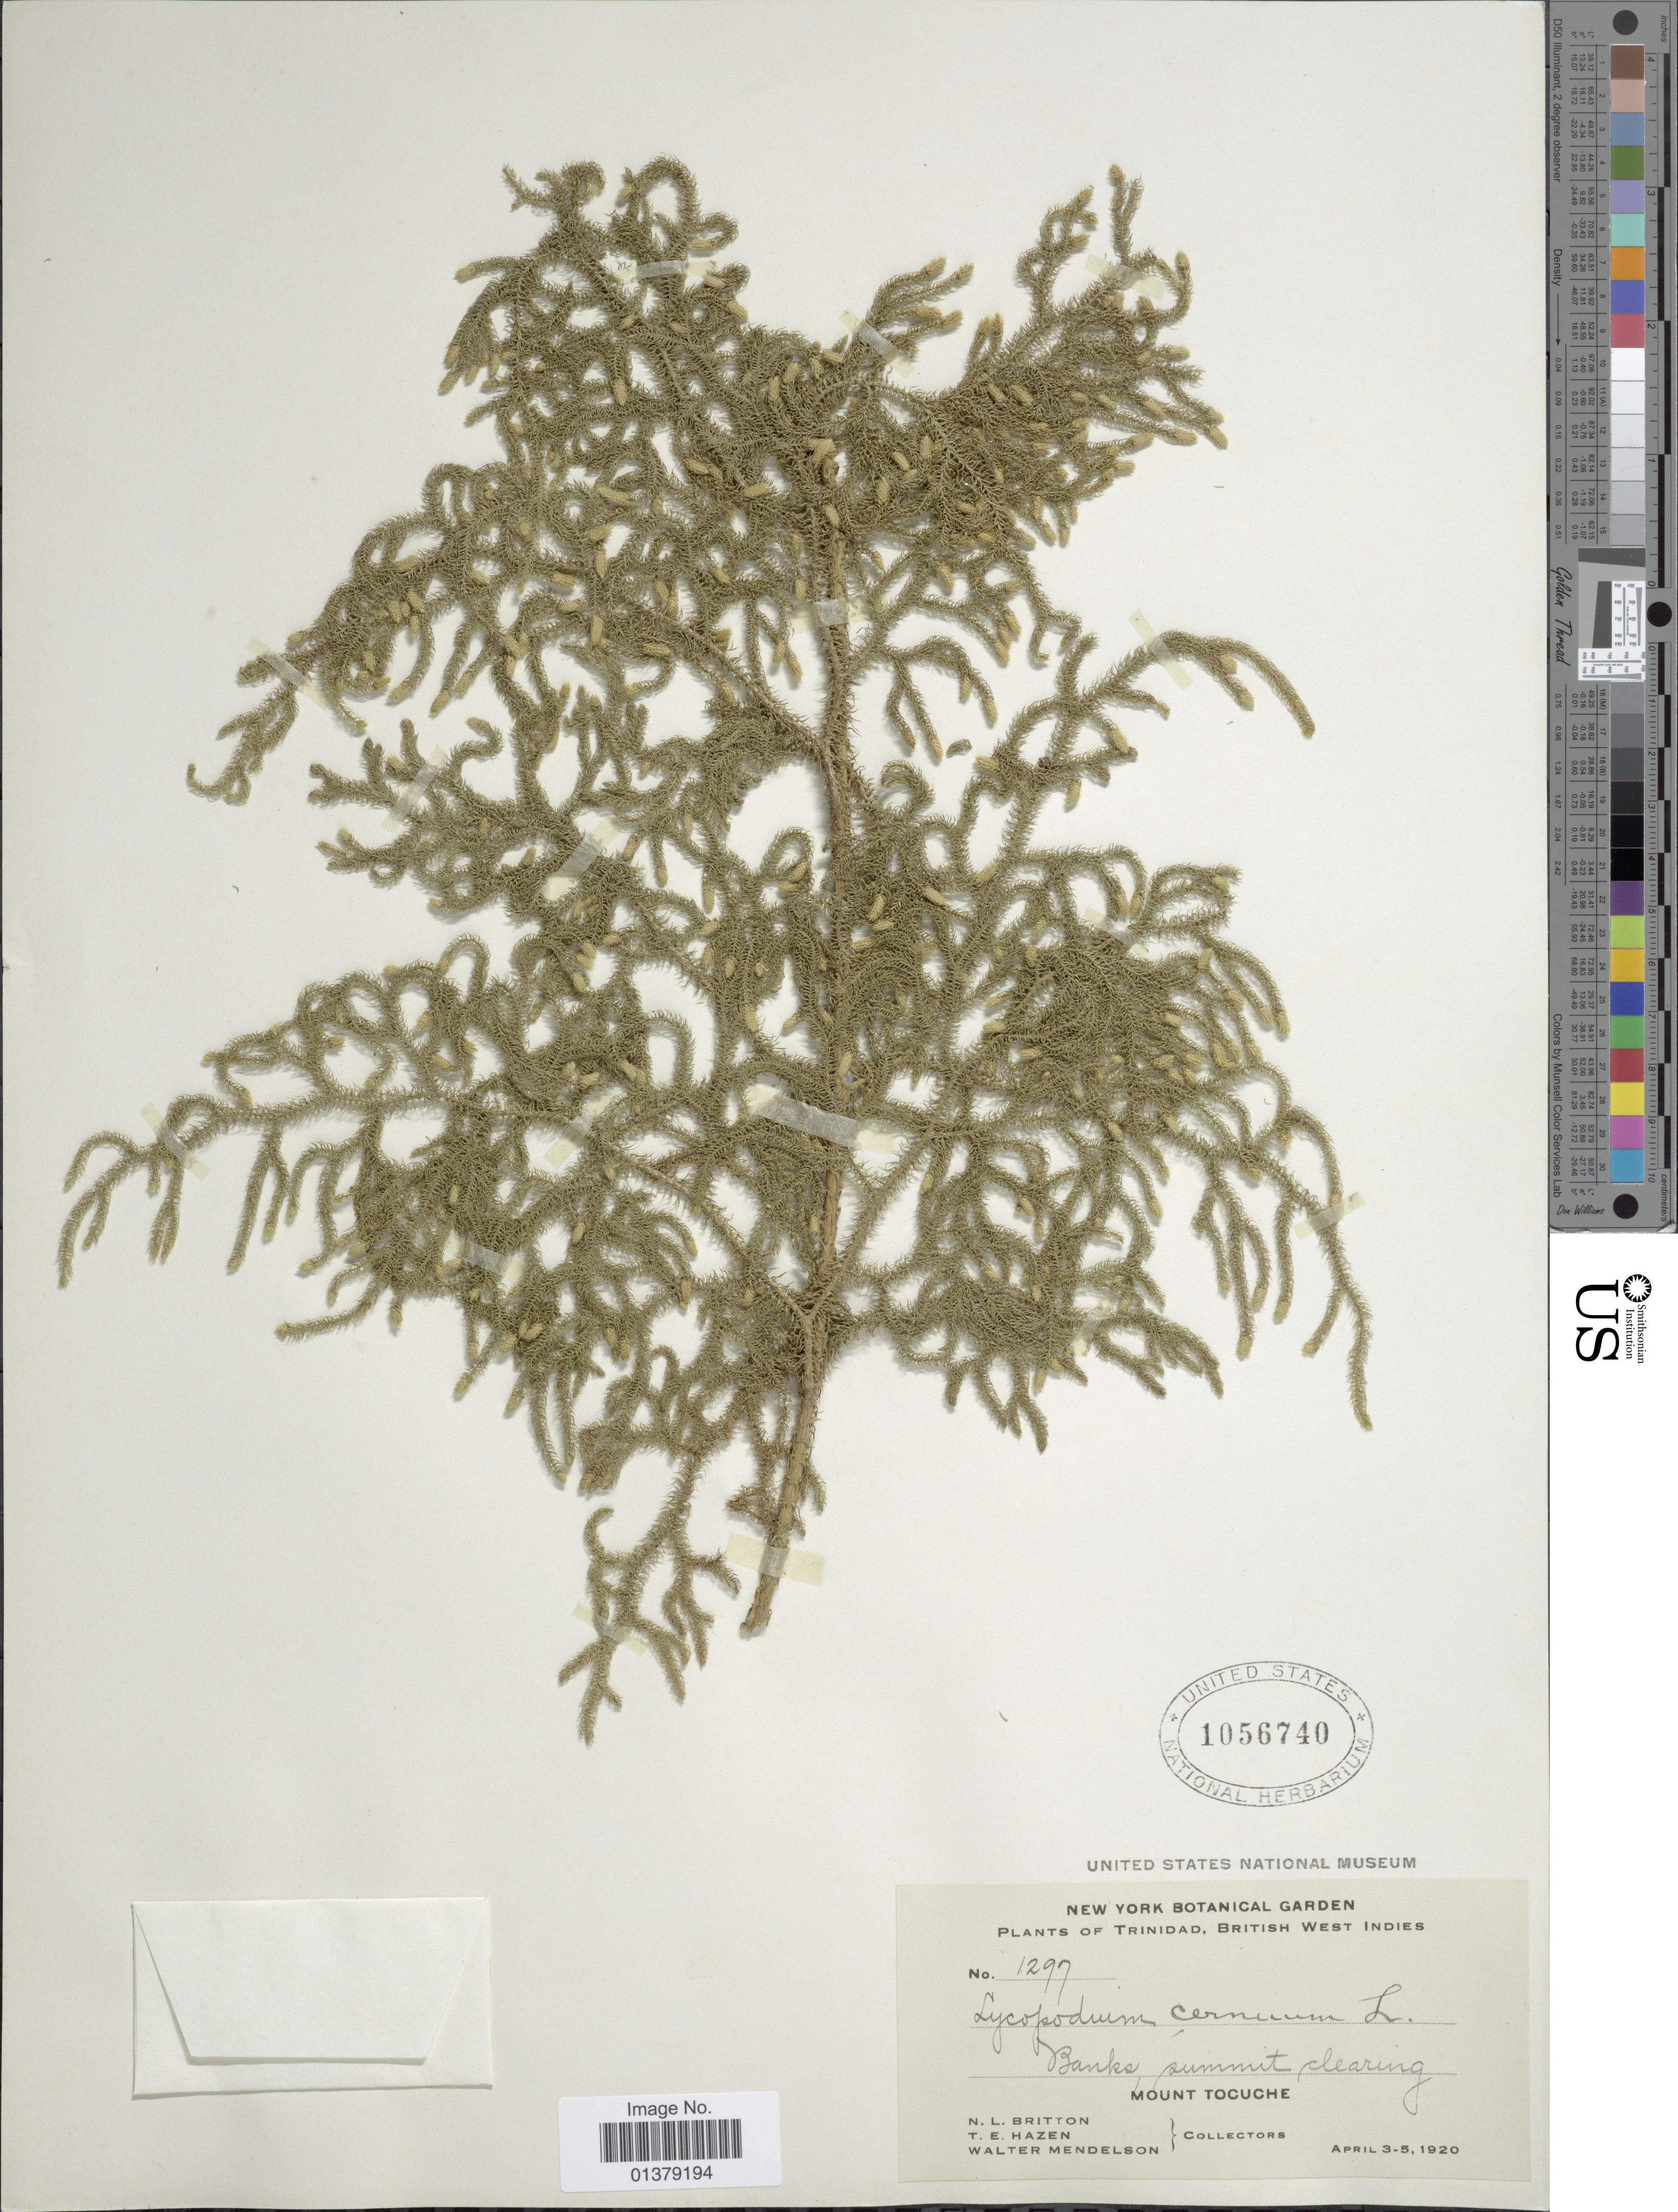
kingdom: Plantae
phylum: Tracheophyta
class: Lycopodiopsida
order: Lycopodiales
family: Lycopodiaceae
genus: Palhinhaea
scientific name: Palhinhaea curvata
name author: (Sw.) Holub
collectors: N. Britton, T. E. Hazen & W. Mendelson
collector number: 1297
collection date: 1920-04-03/1920-04-05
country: Trinidad and Tobago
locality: Trinidad, British West Indies, Banks, summit clearing, Mount Tocuche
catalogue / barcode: US 1056740